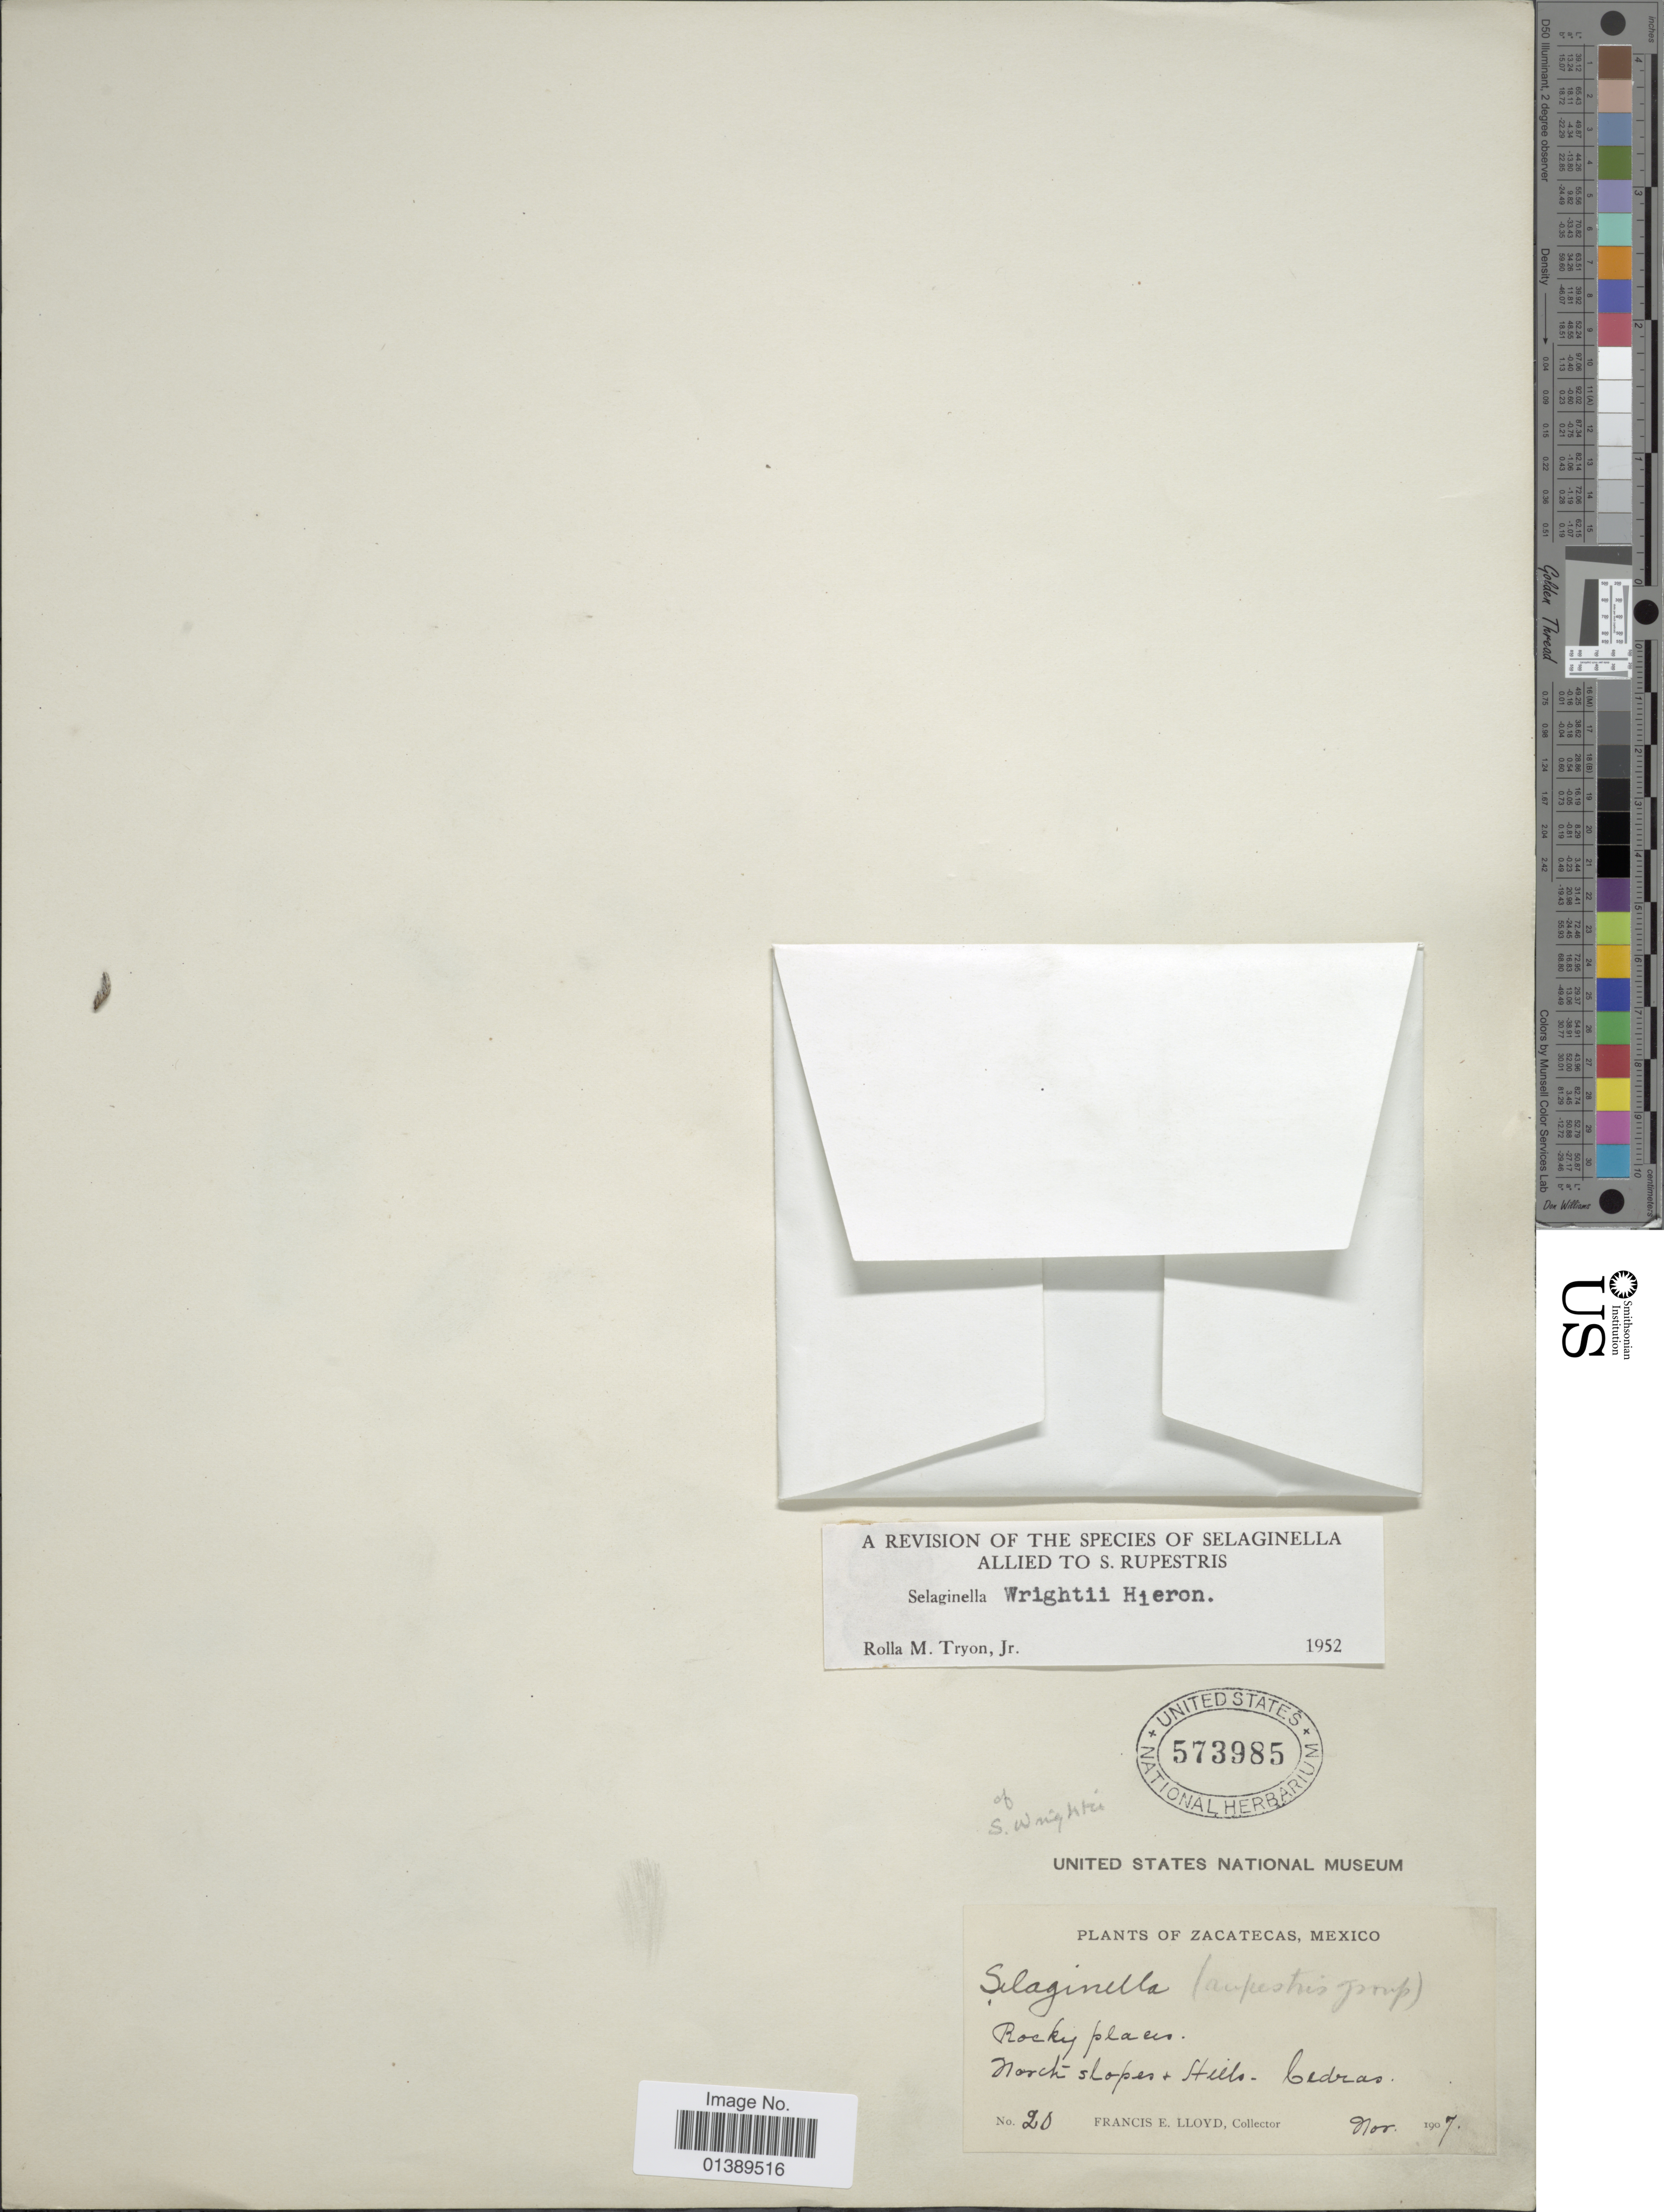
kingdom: Plantae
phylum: Tracheophyta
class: Lycopodiopsida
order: Selaginellales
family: Selaginellaceae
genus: Selaginella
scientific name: Selaginella wightii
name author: Hieron.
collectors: Lloyd, C. E.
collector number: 20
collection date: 1907-11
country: Mexico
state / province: Zacatecas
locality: North slopes + hills - Cedros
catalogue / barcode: US 573985